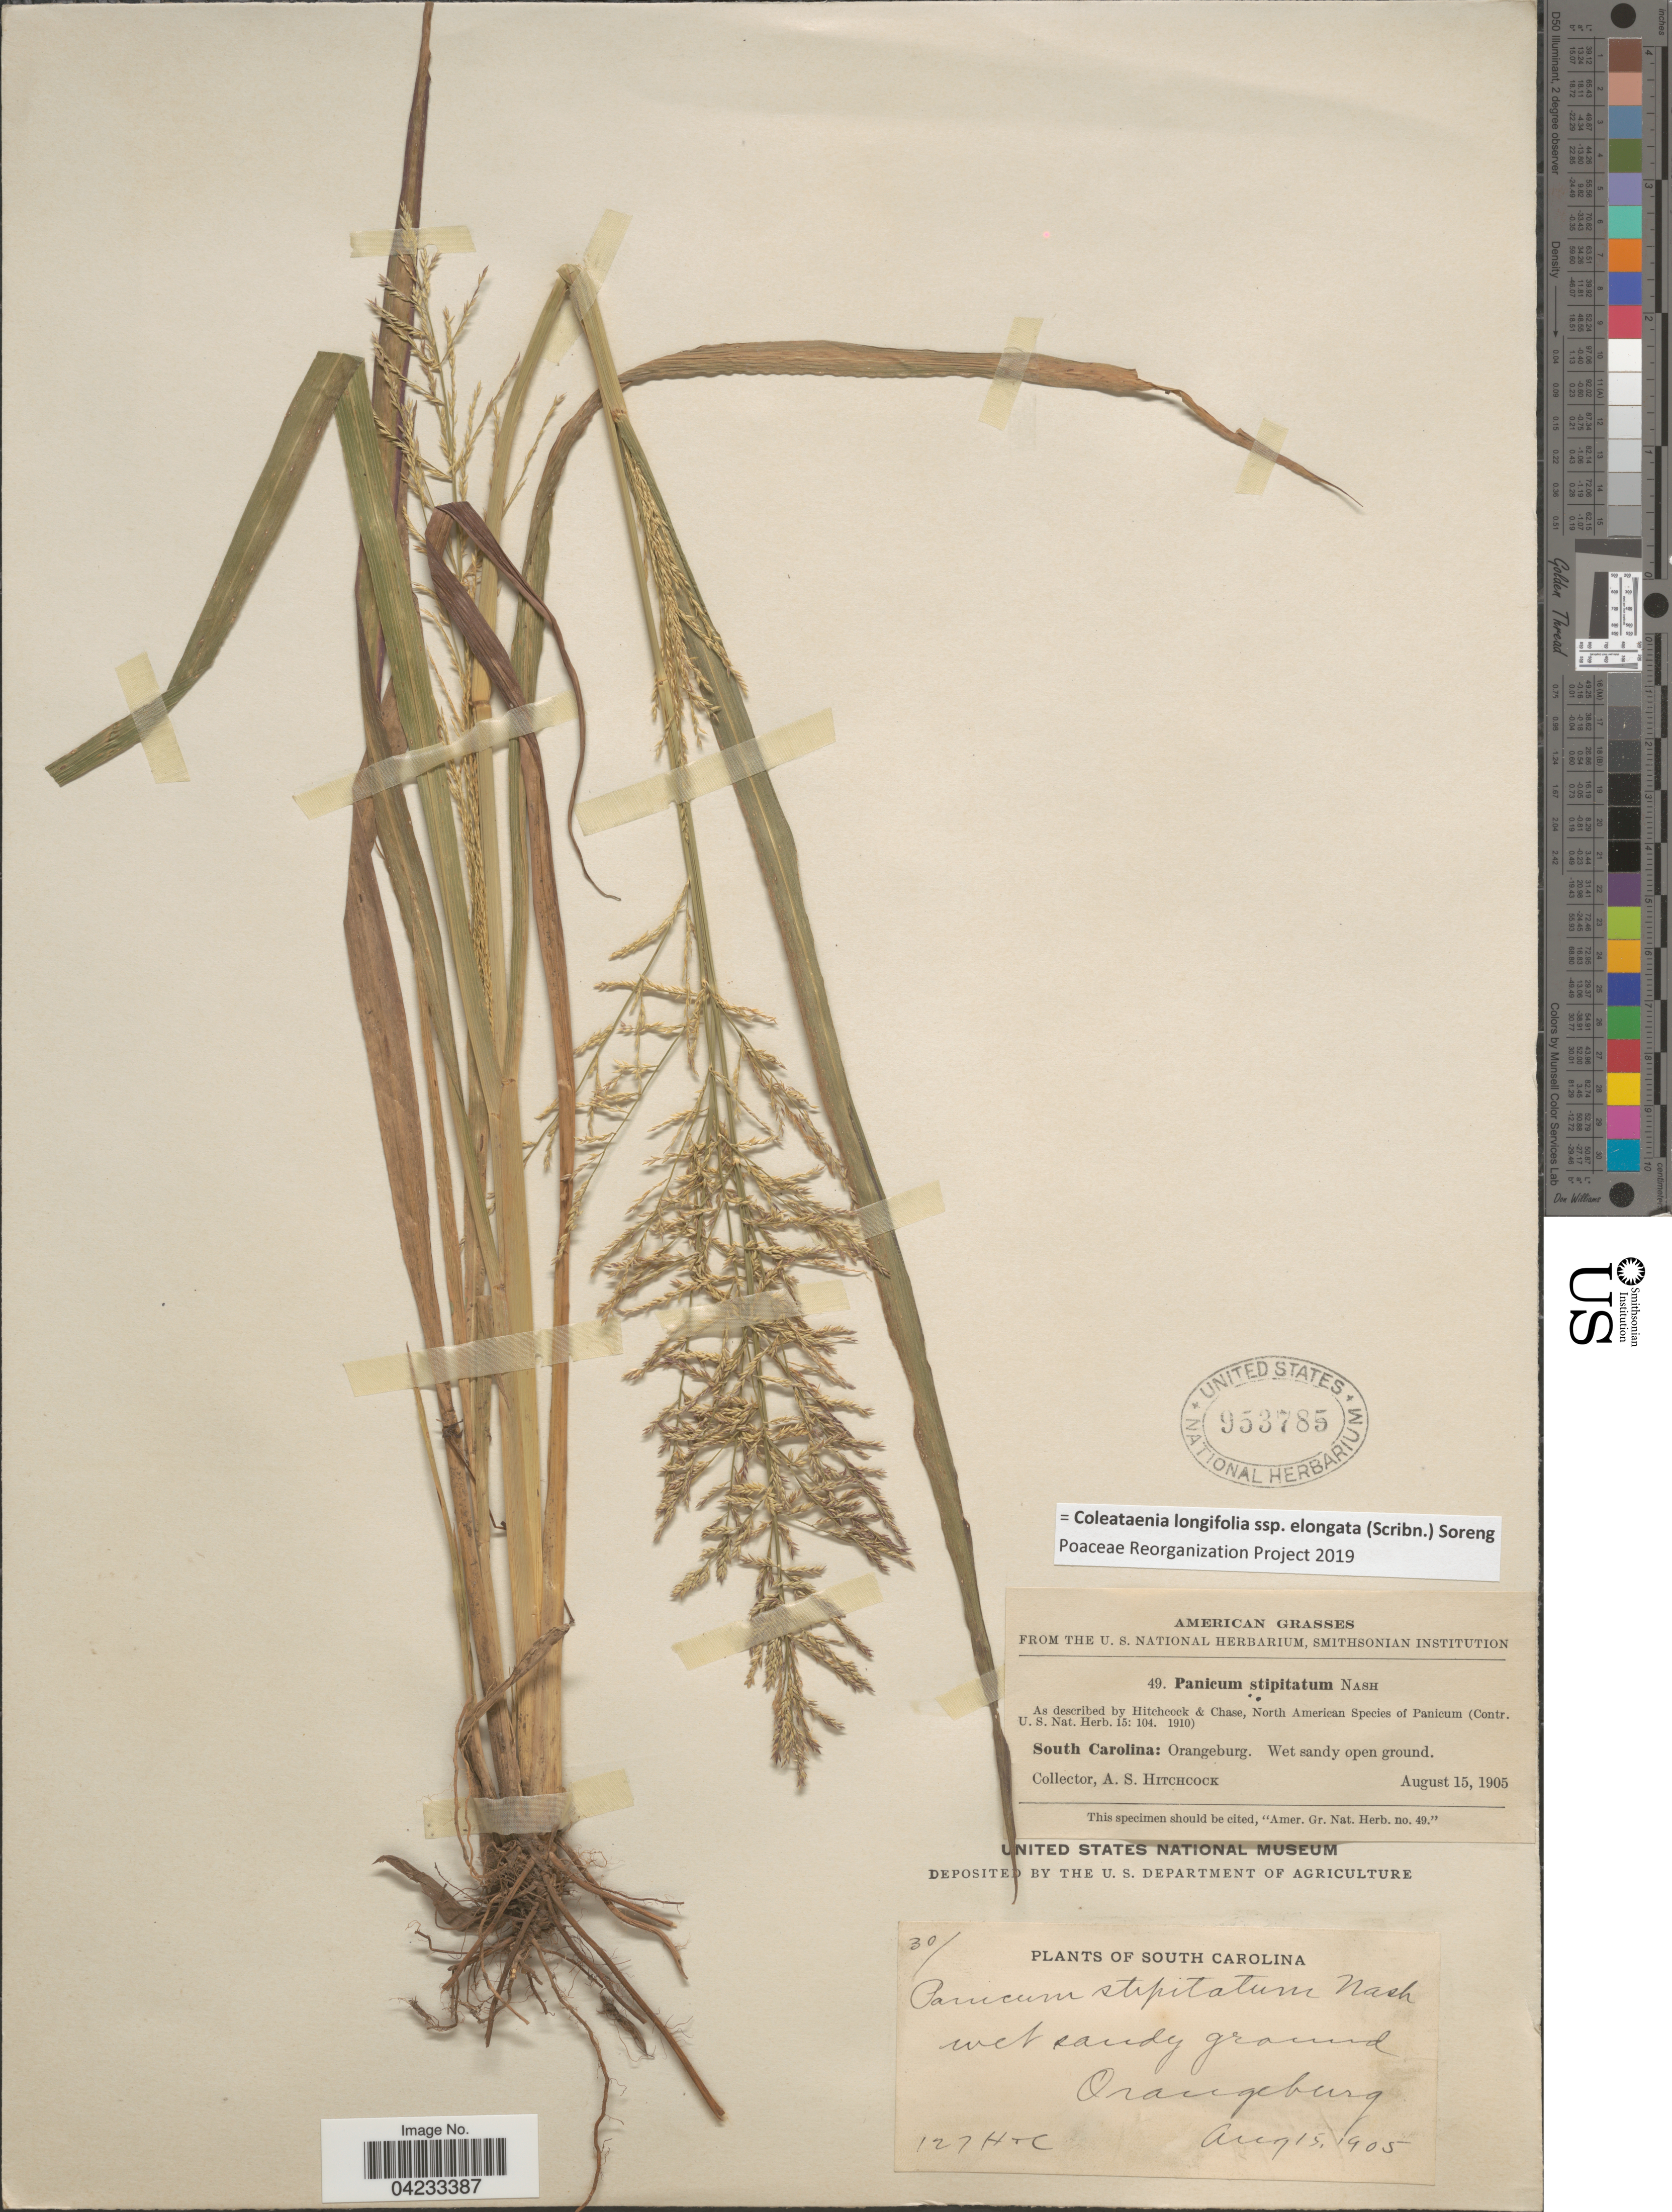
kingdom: Plantae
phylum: Tracheophyta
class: Liliopsida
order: Poales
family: Poaceae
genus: Coleataenia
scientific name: Coleataenia longifolia subsp. elongata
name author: (Scribn.) Soreng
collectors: A. S. Hitchcock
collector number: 49/30/127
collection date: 1905-08-15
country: United States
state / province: South Carolina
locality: Orangeburg.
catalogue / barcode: US 953785